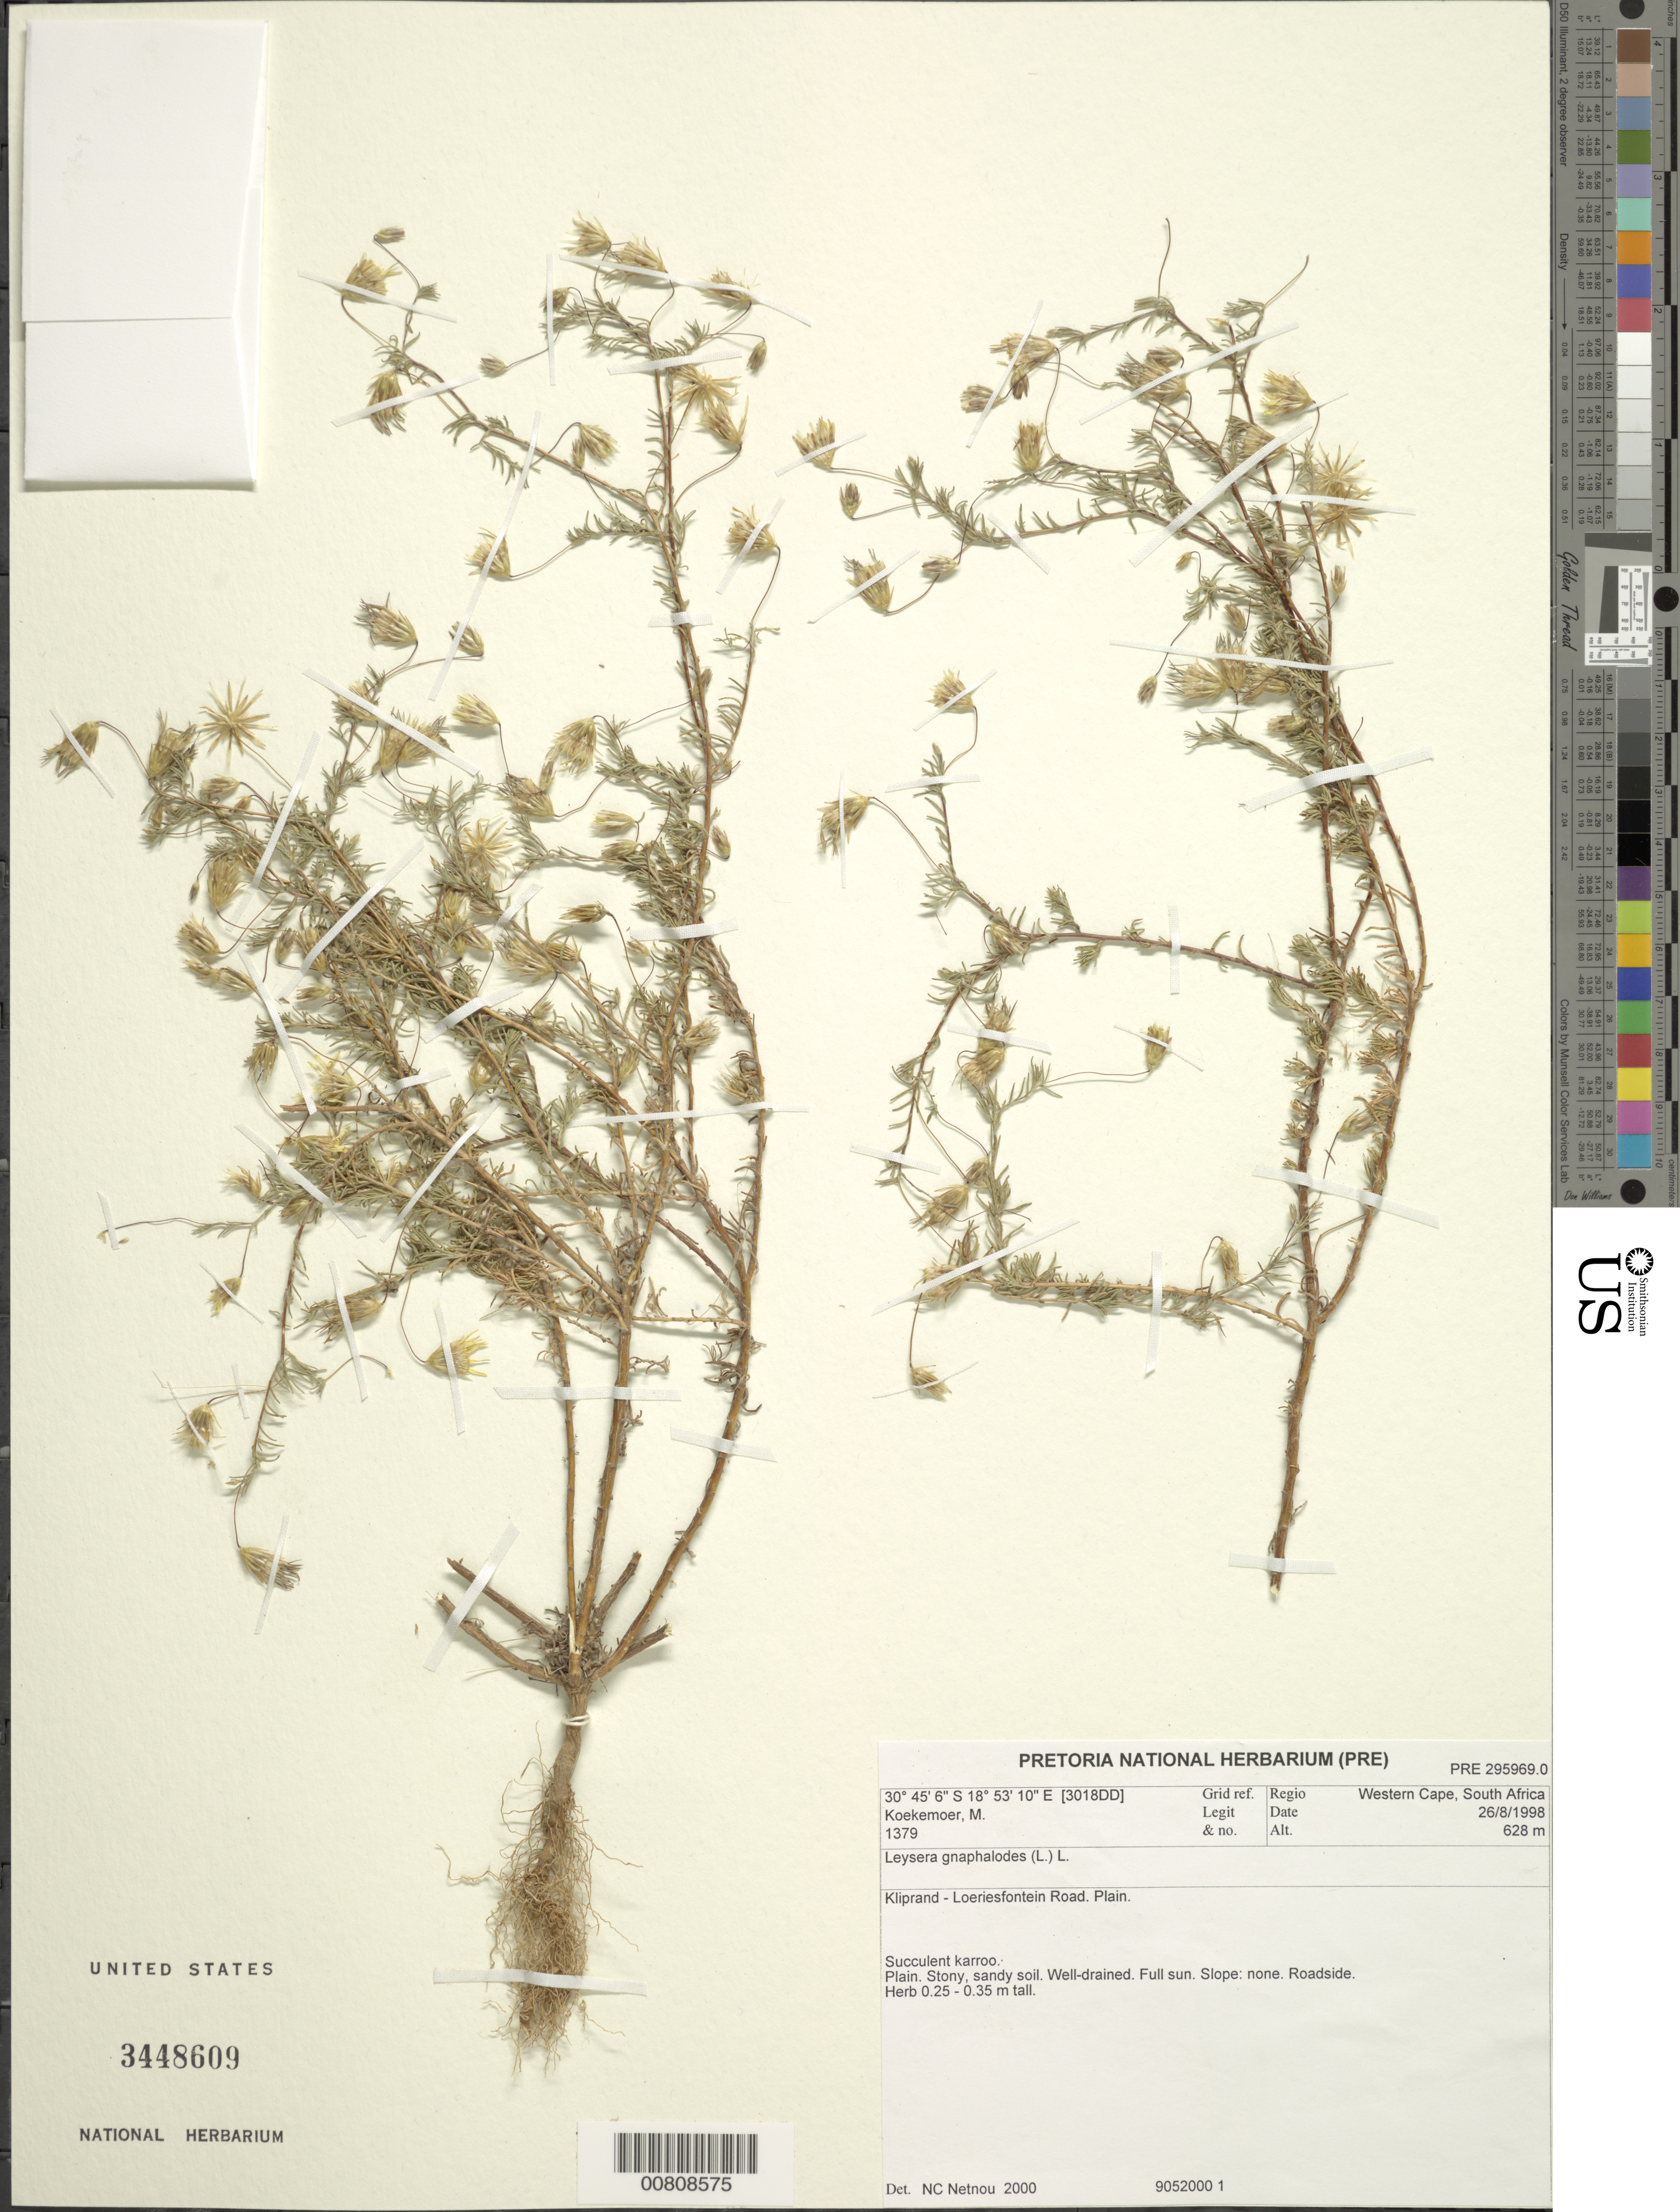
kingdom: Plantae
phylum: Tracheophyta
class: Magnoliopsida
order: Asterales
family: Asteraceae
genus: Leysera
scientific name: Leysera gnaphalodes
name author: (L.) L.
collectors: M. Koekemoer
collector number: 1379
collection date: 1998-08-26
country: South Africa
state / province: Western Cape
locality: Kliprand - Loeriesfontein Road. Plain, Succulent karroo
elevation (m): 628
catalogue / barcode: US 3448609